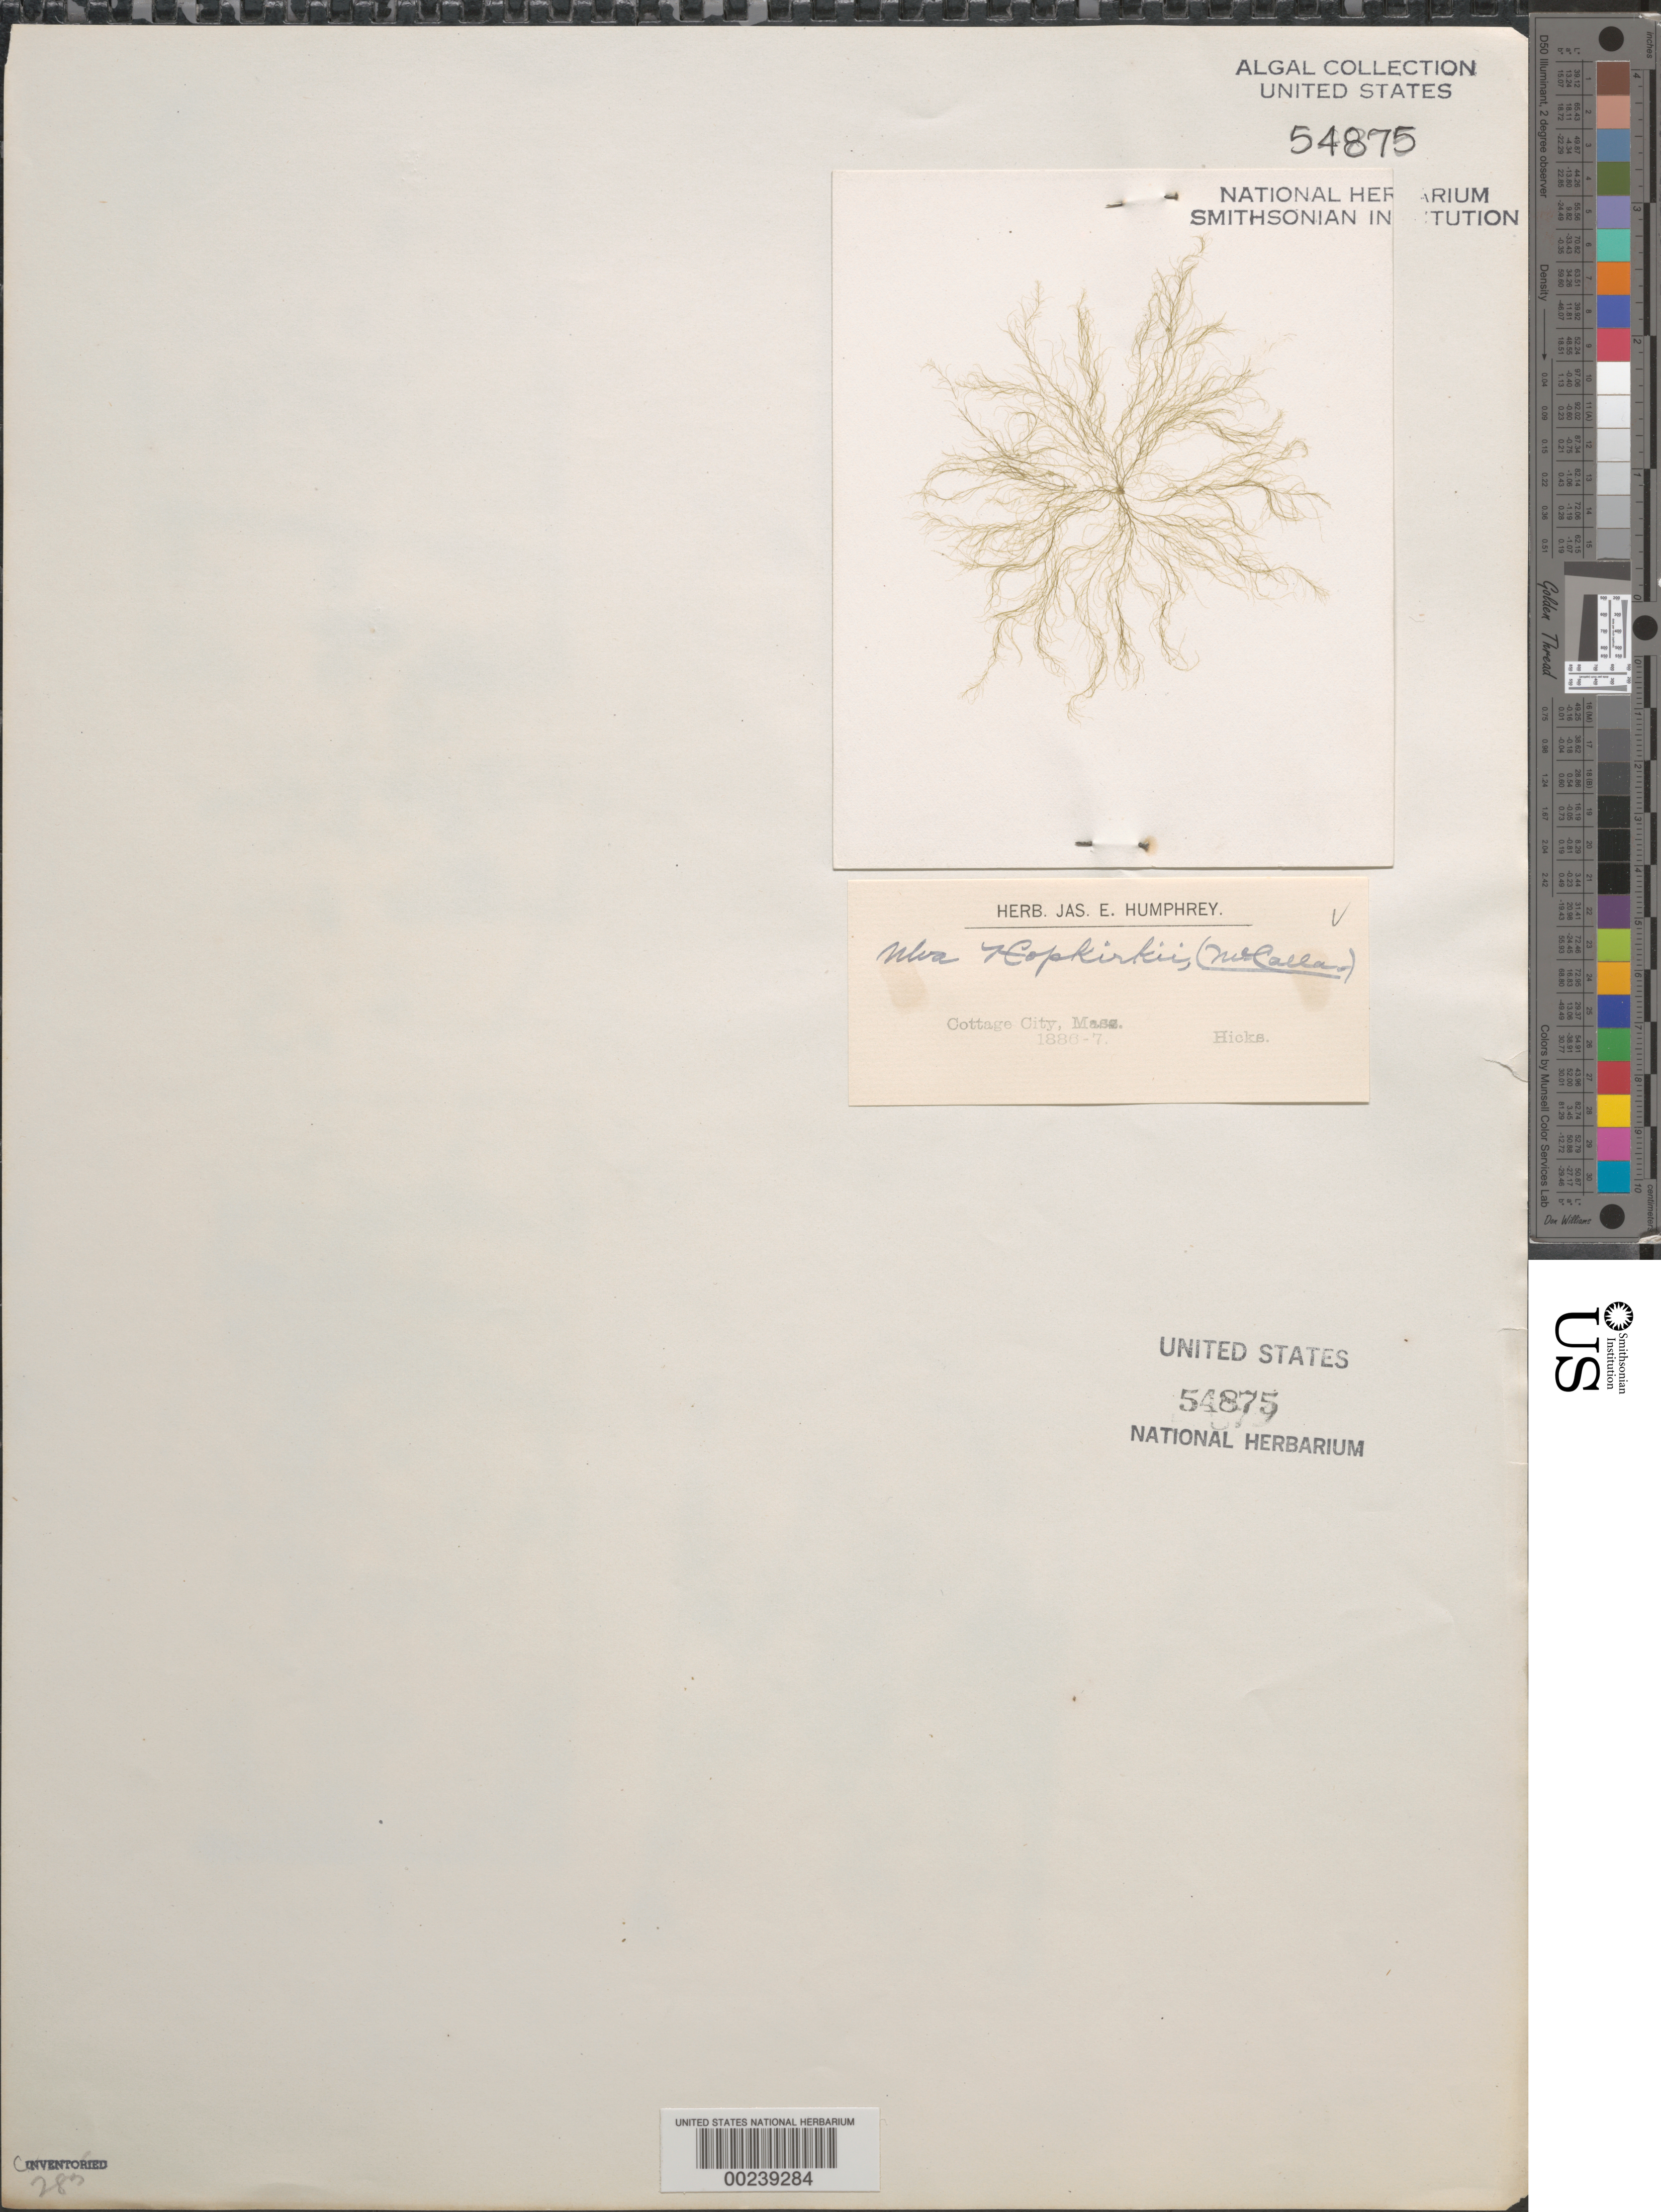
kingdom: Plantae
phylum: Chlorophyta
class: Ulvophyceae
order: Ulvales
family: Ulvaceae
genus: Ulva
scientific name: Ulva paradoxa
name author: C. Agardh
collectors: -. Hicks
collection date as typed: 1886 to -- --- 1887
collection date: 1886/1887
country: United States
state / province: Massachusetts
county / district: Dukes County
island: Martha's Vineyard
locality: Cottage City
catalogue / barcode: US 54875